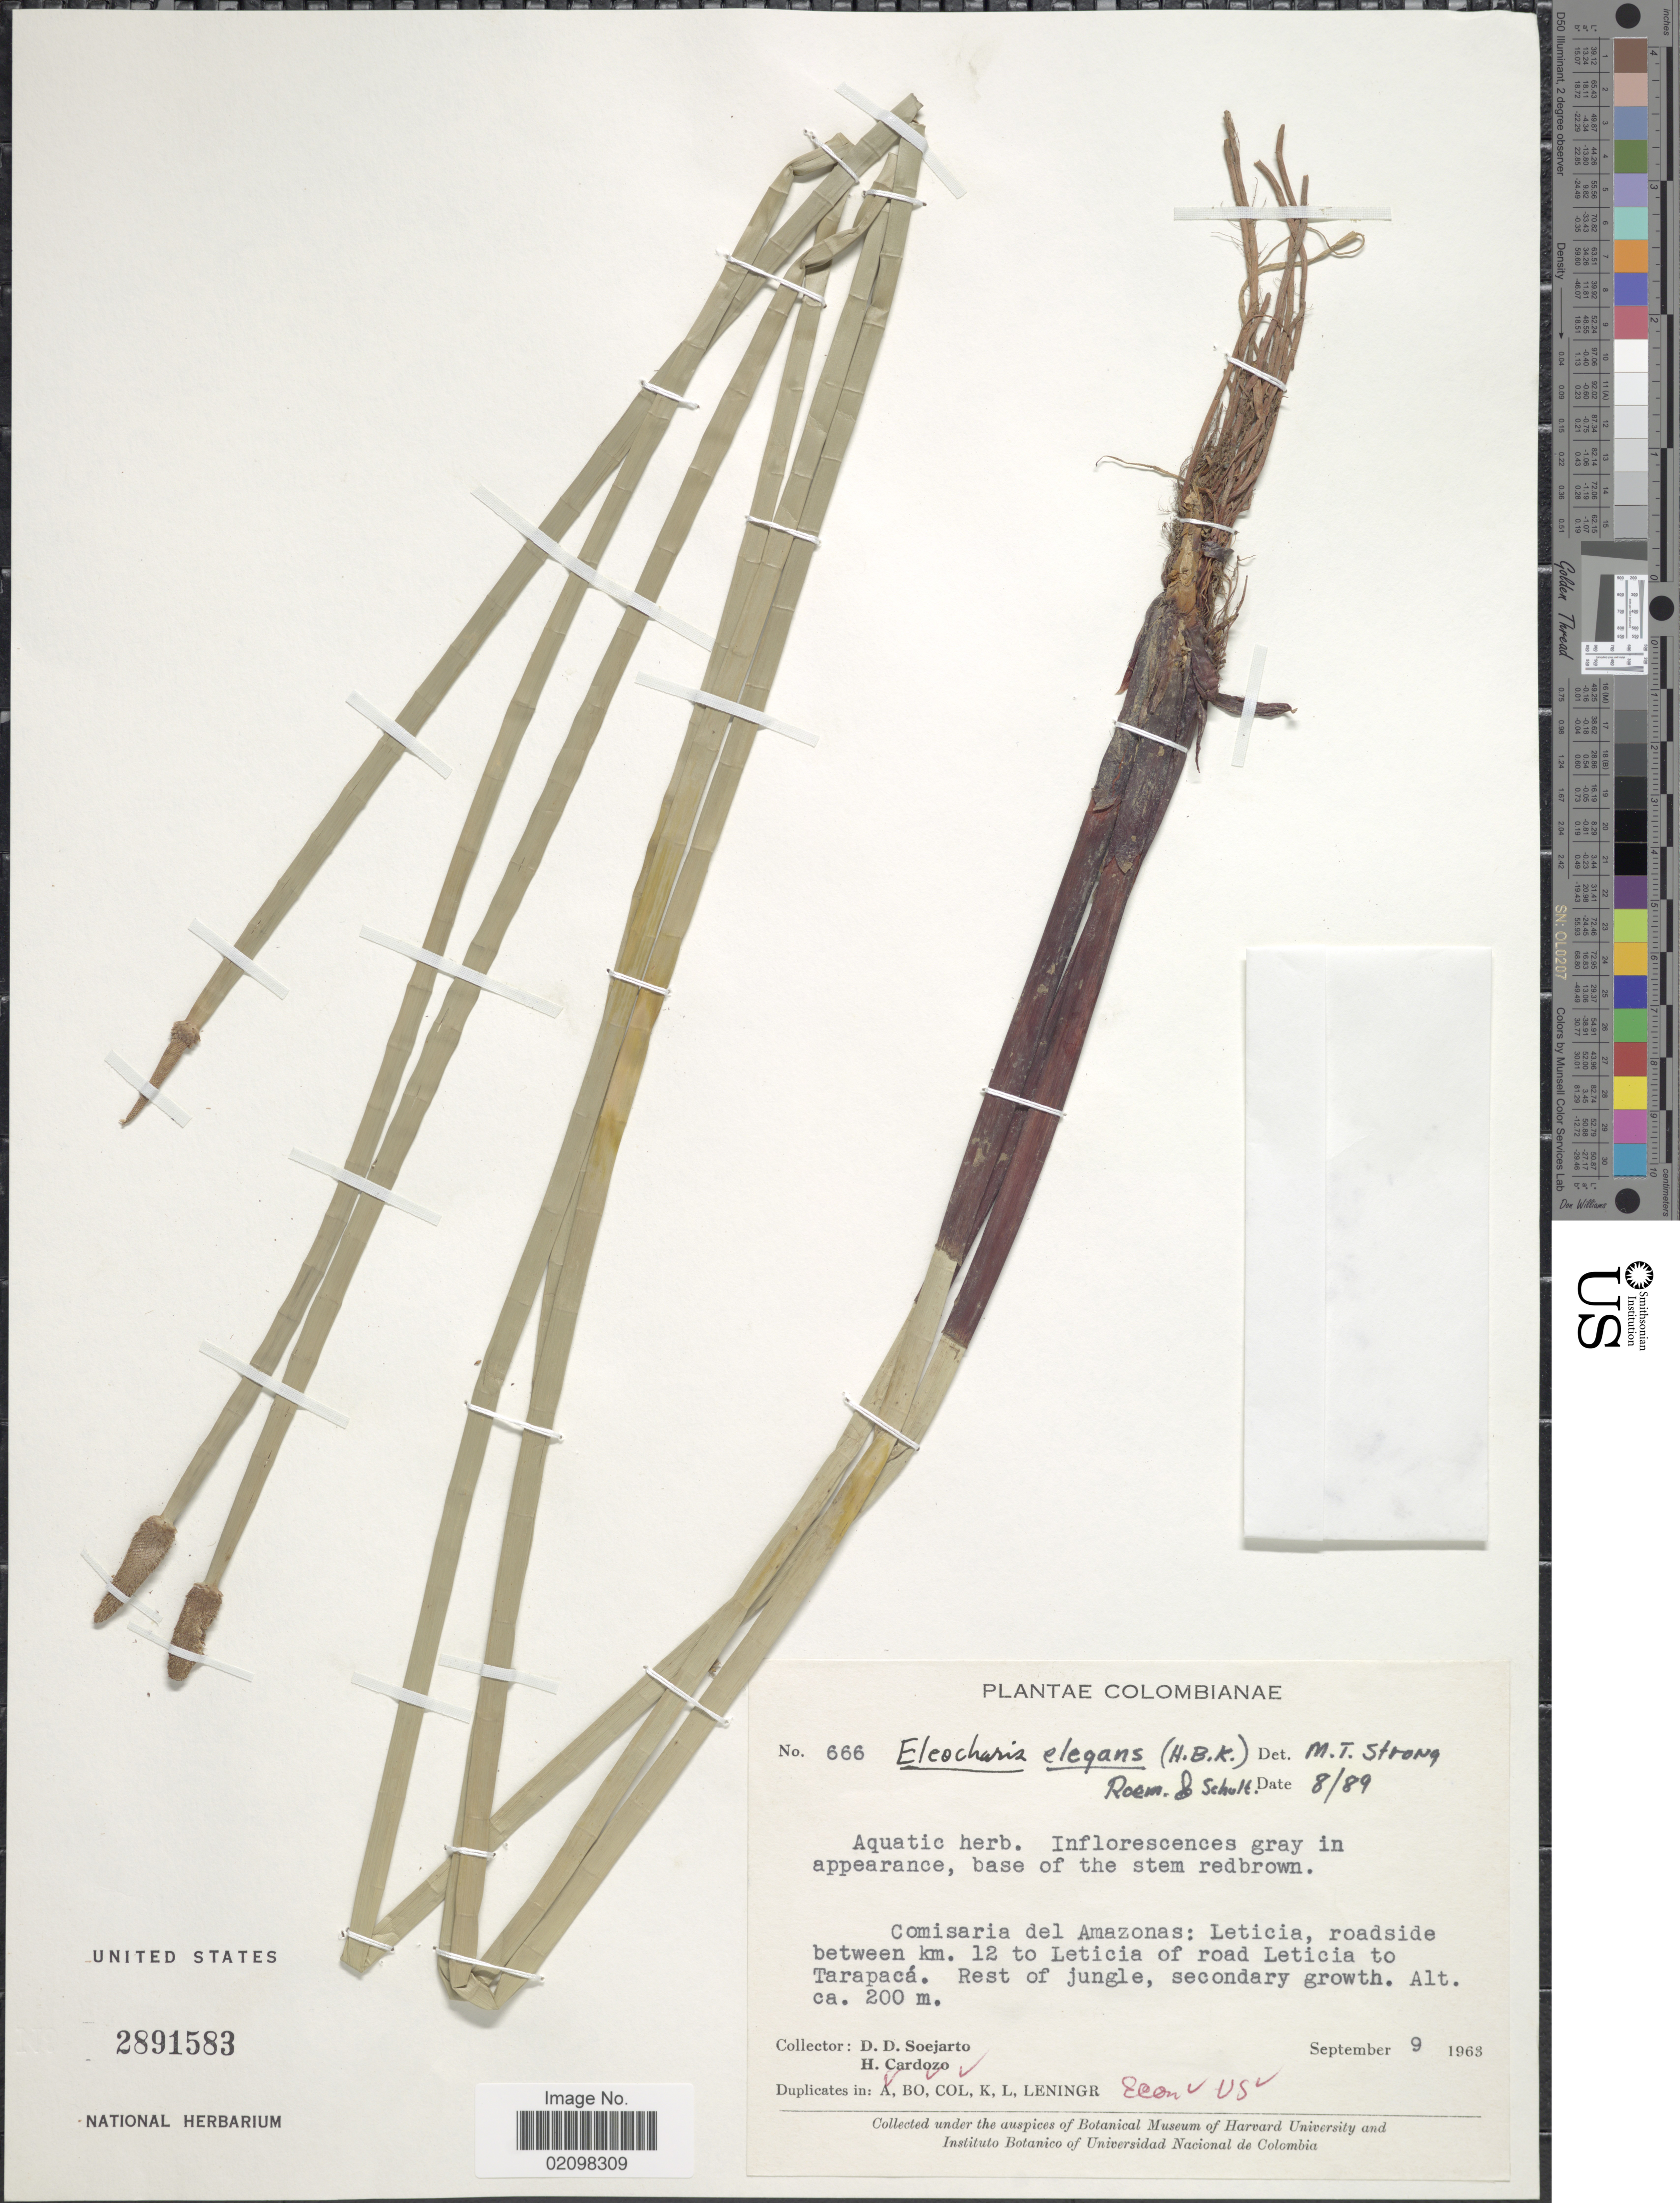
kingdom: Plantae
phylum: Tracheophyta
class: Liliopsida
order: Poales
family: Cyperaceae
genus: Eleocharis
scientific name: Eleocharis elegans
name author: (Kunth) Roem. & Schult.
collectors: H. Cardozo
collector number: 666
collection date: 1963-09-09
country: Colombia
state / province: Amazônas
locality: Comisaria del Amazonas: Leticia, roadside between km. 12 and to Leticia of road Leticia to Tarapacá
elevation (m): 200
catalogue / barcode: US 2891583